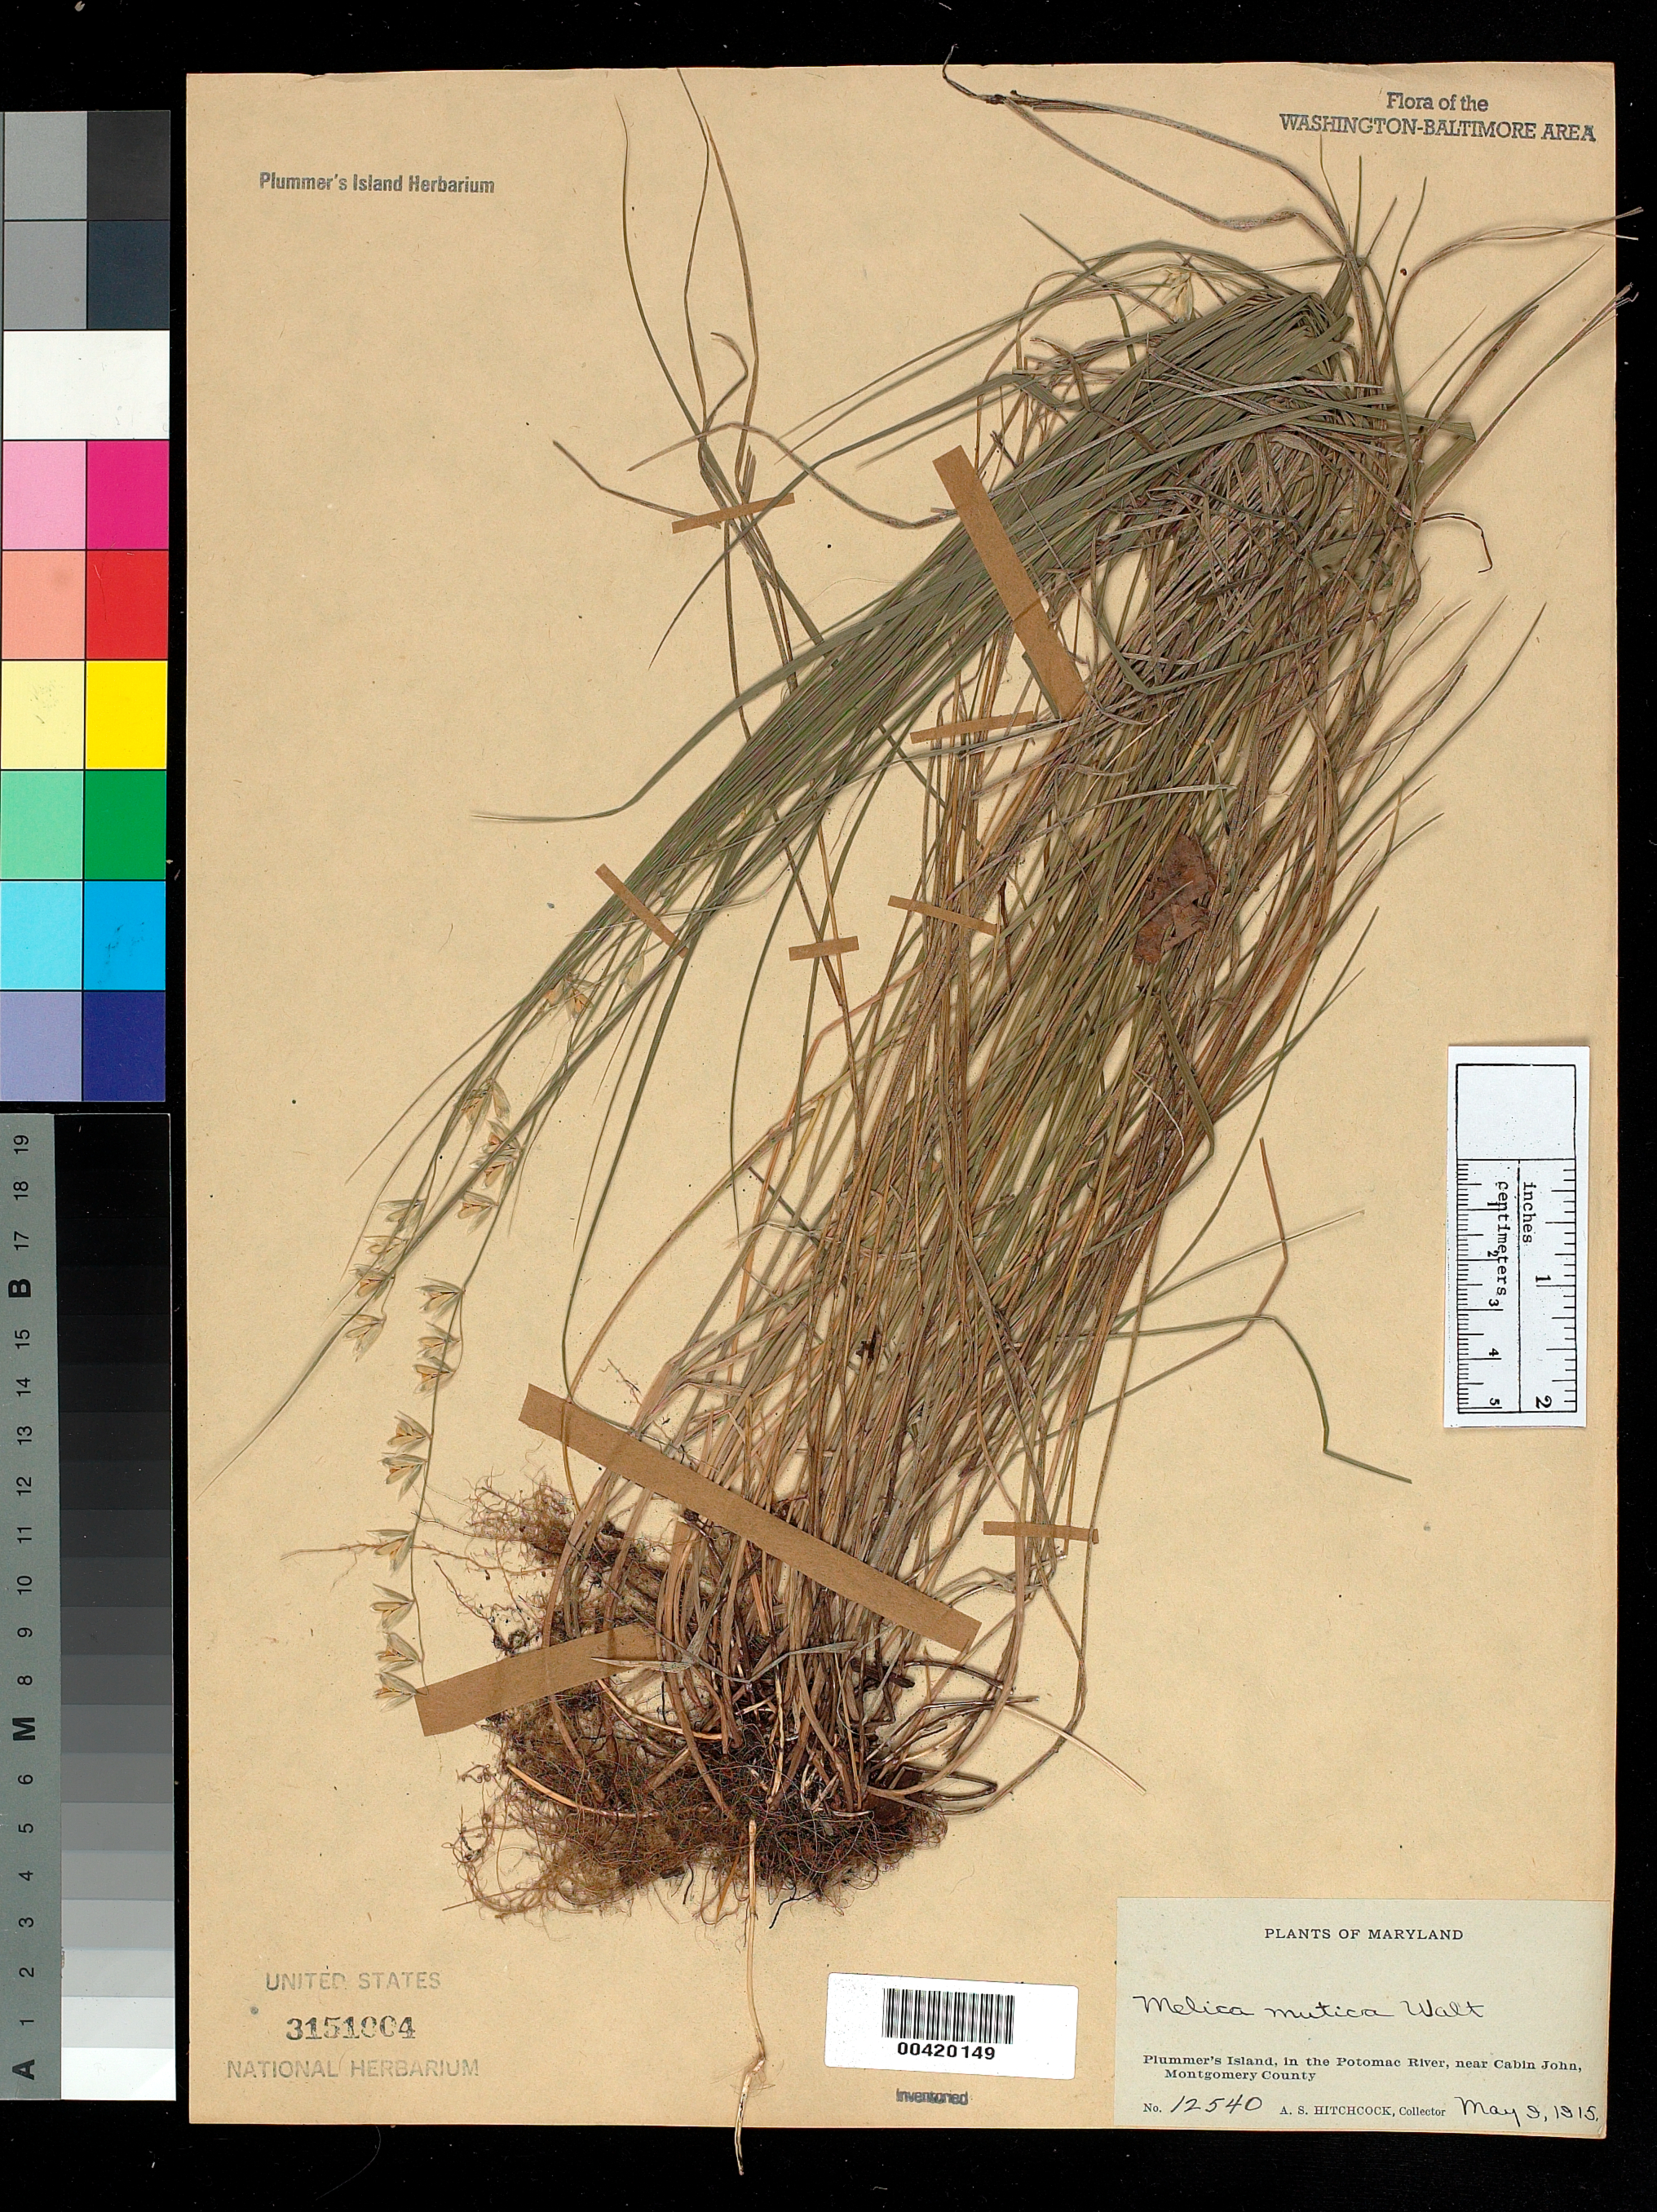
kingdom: Plantae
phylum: Tracheophyta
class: Liliopsida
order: Poales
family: Poaceae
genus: Melica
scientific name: Melica mutica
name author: Walter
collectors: A. S. Hitchcock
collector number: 12540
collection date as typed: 09 May 1915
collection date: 1915-05-09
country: United States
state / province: Maryland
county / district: Montgomery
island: Plummers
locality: Plummer's Island C. & O. Canal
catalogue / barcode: US 3151004